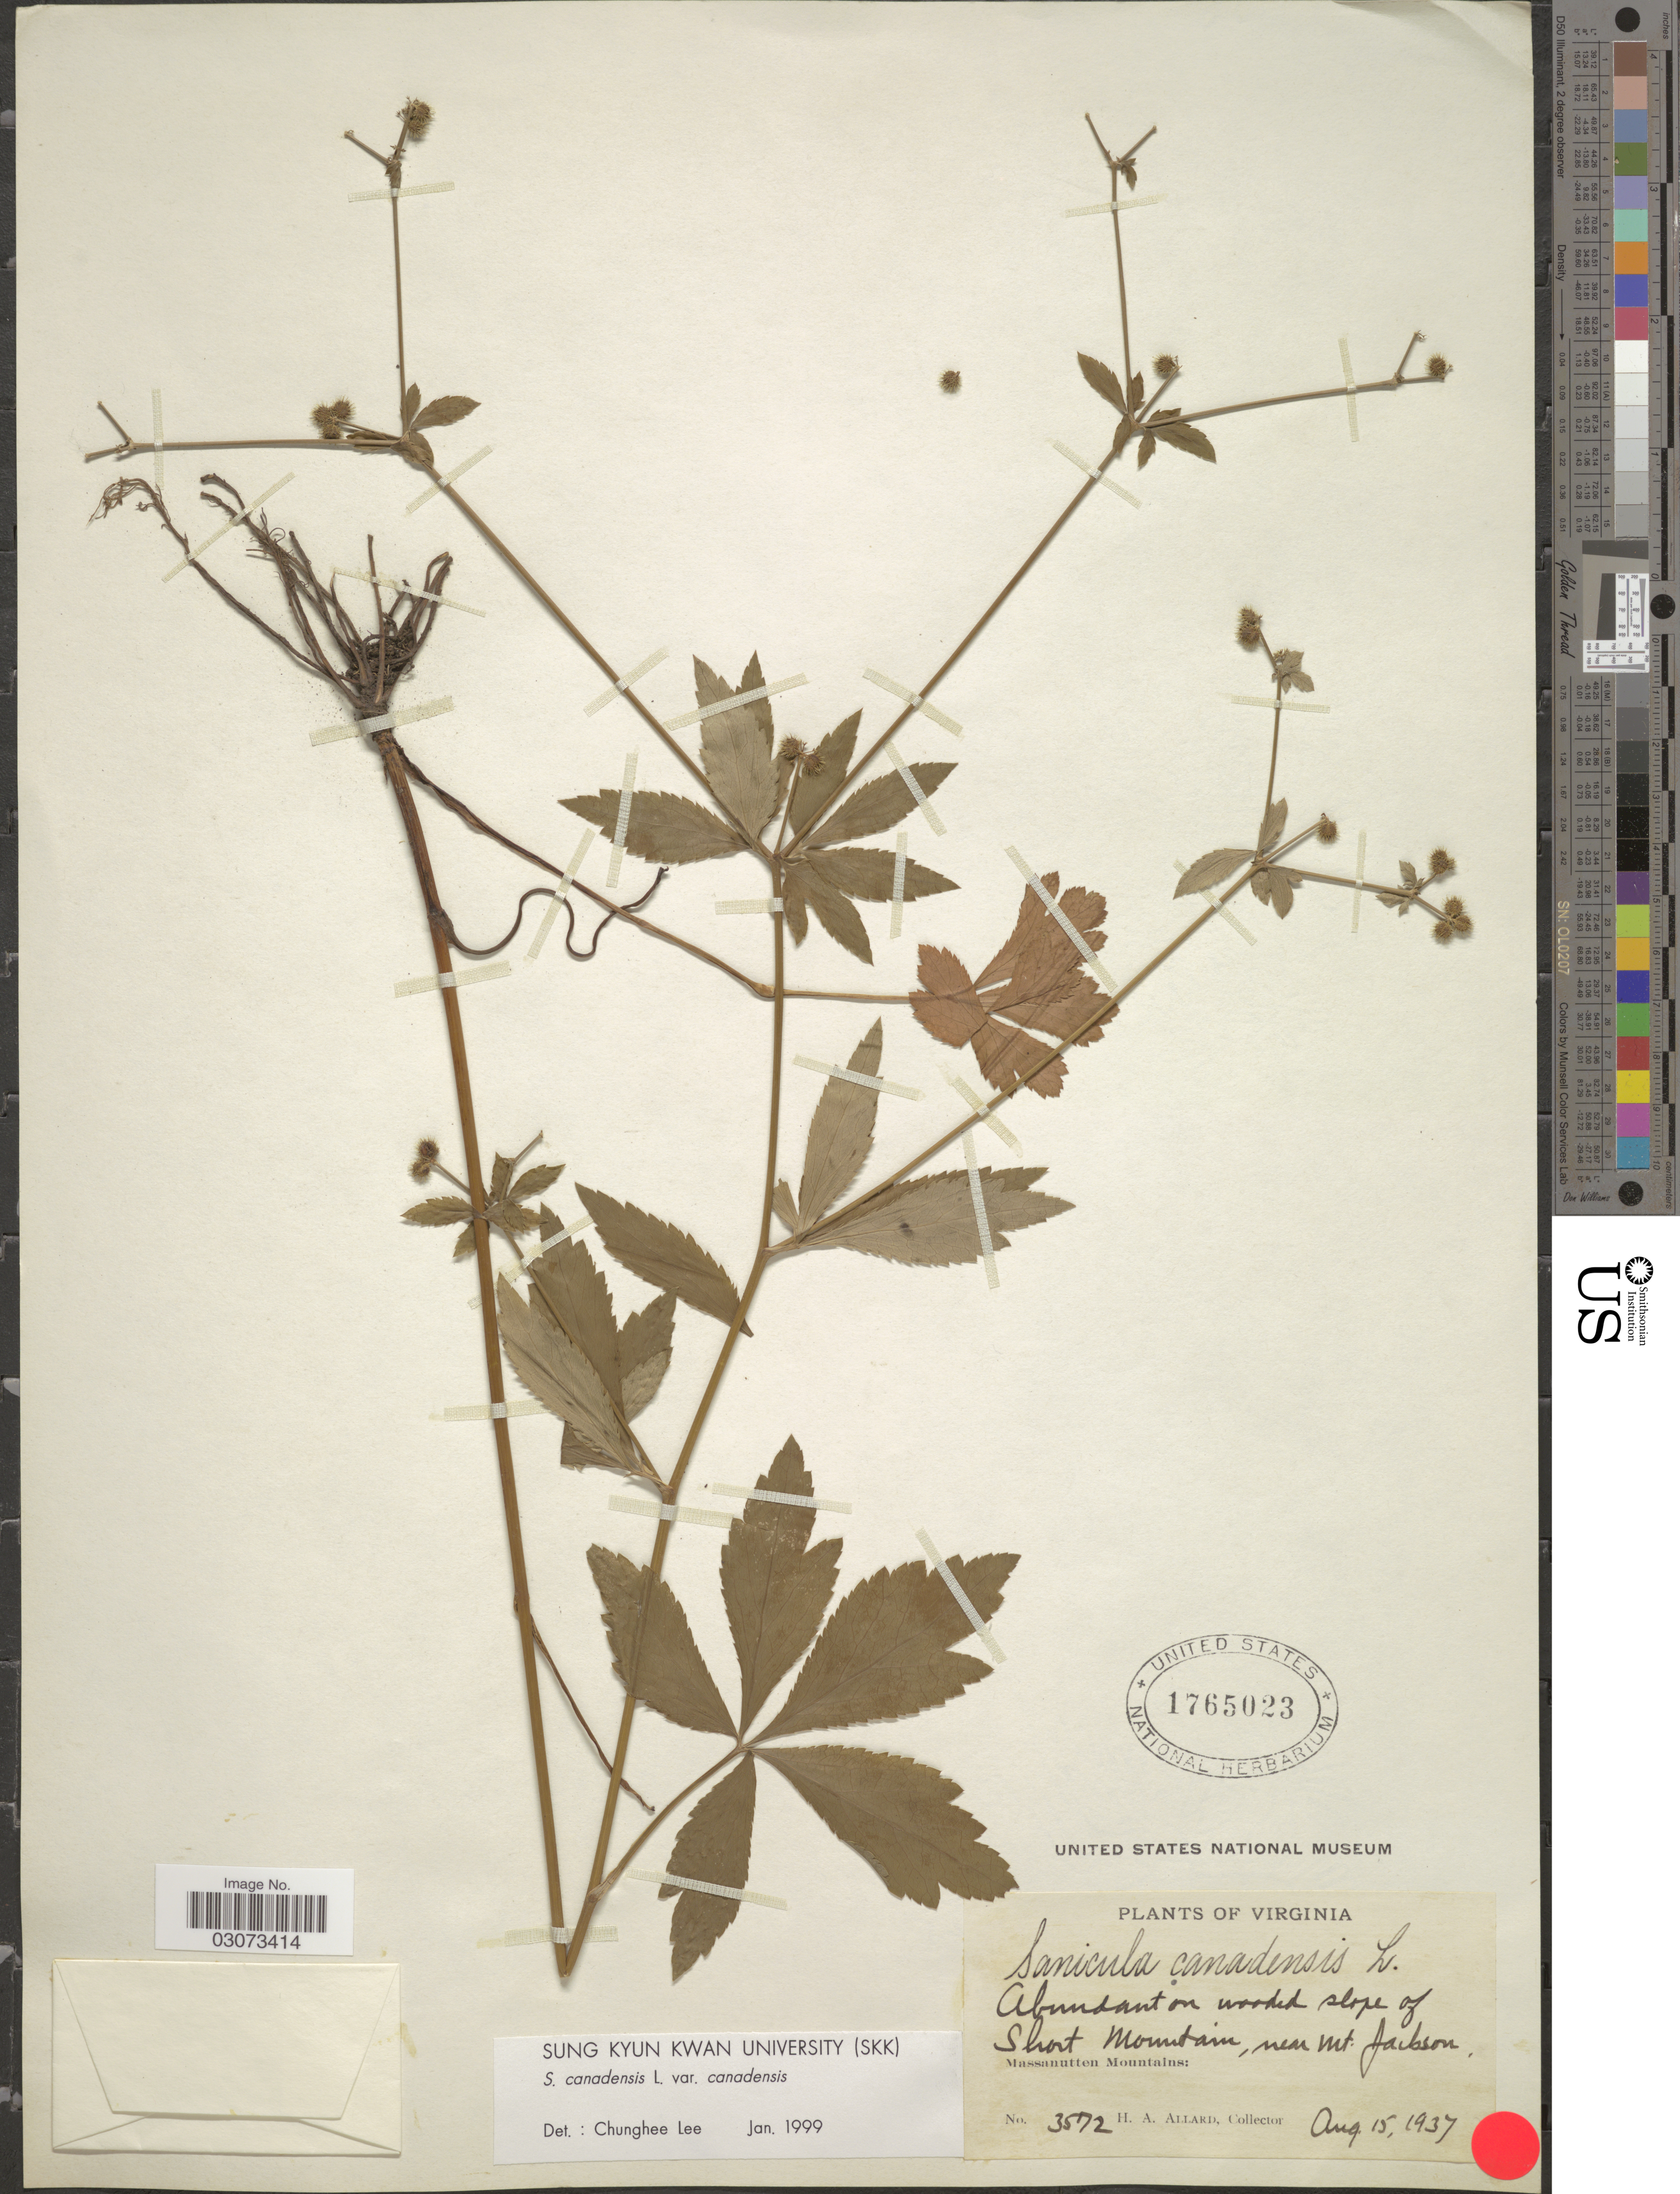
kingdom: Plantae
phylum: Tracheophyta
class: Magnoliopsida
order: Apiales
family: Apiaceae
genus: Sanicula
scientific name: Sanicula canadensis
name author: L.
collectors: H. A. Allard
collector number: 3572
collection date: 1937-08-15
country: United States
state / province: Virginia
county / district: Shenandoah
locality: Slope of Short Mountain, near Mt. Jackson, Massanutten Mountains.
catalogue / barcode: US 1765023